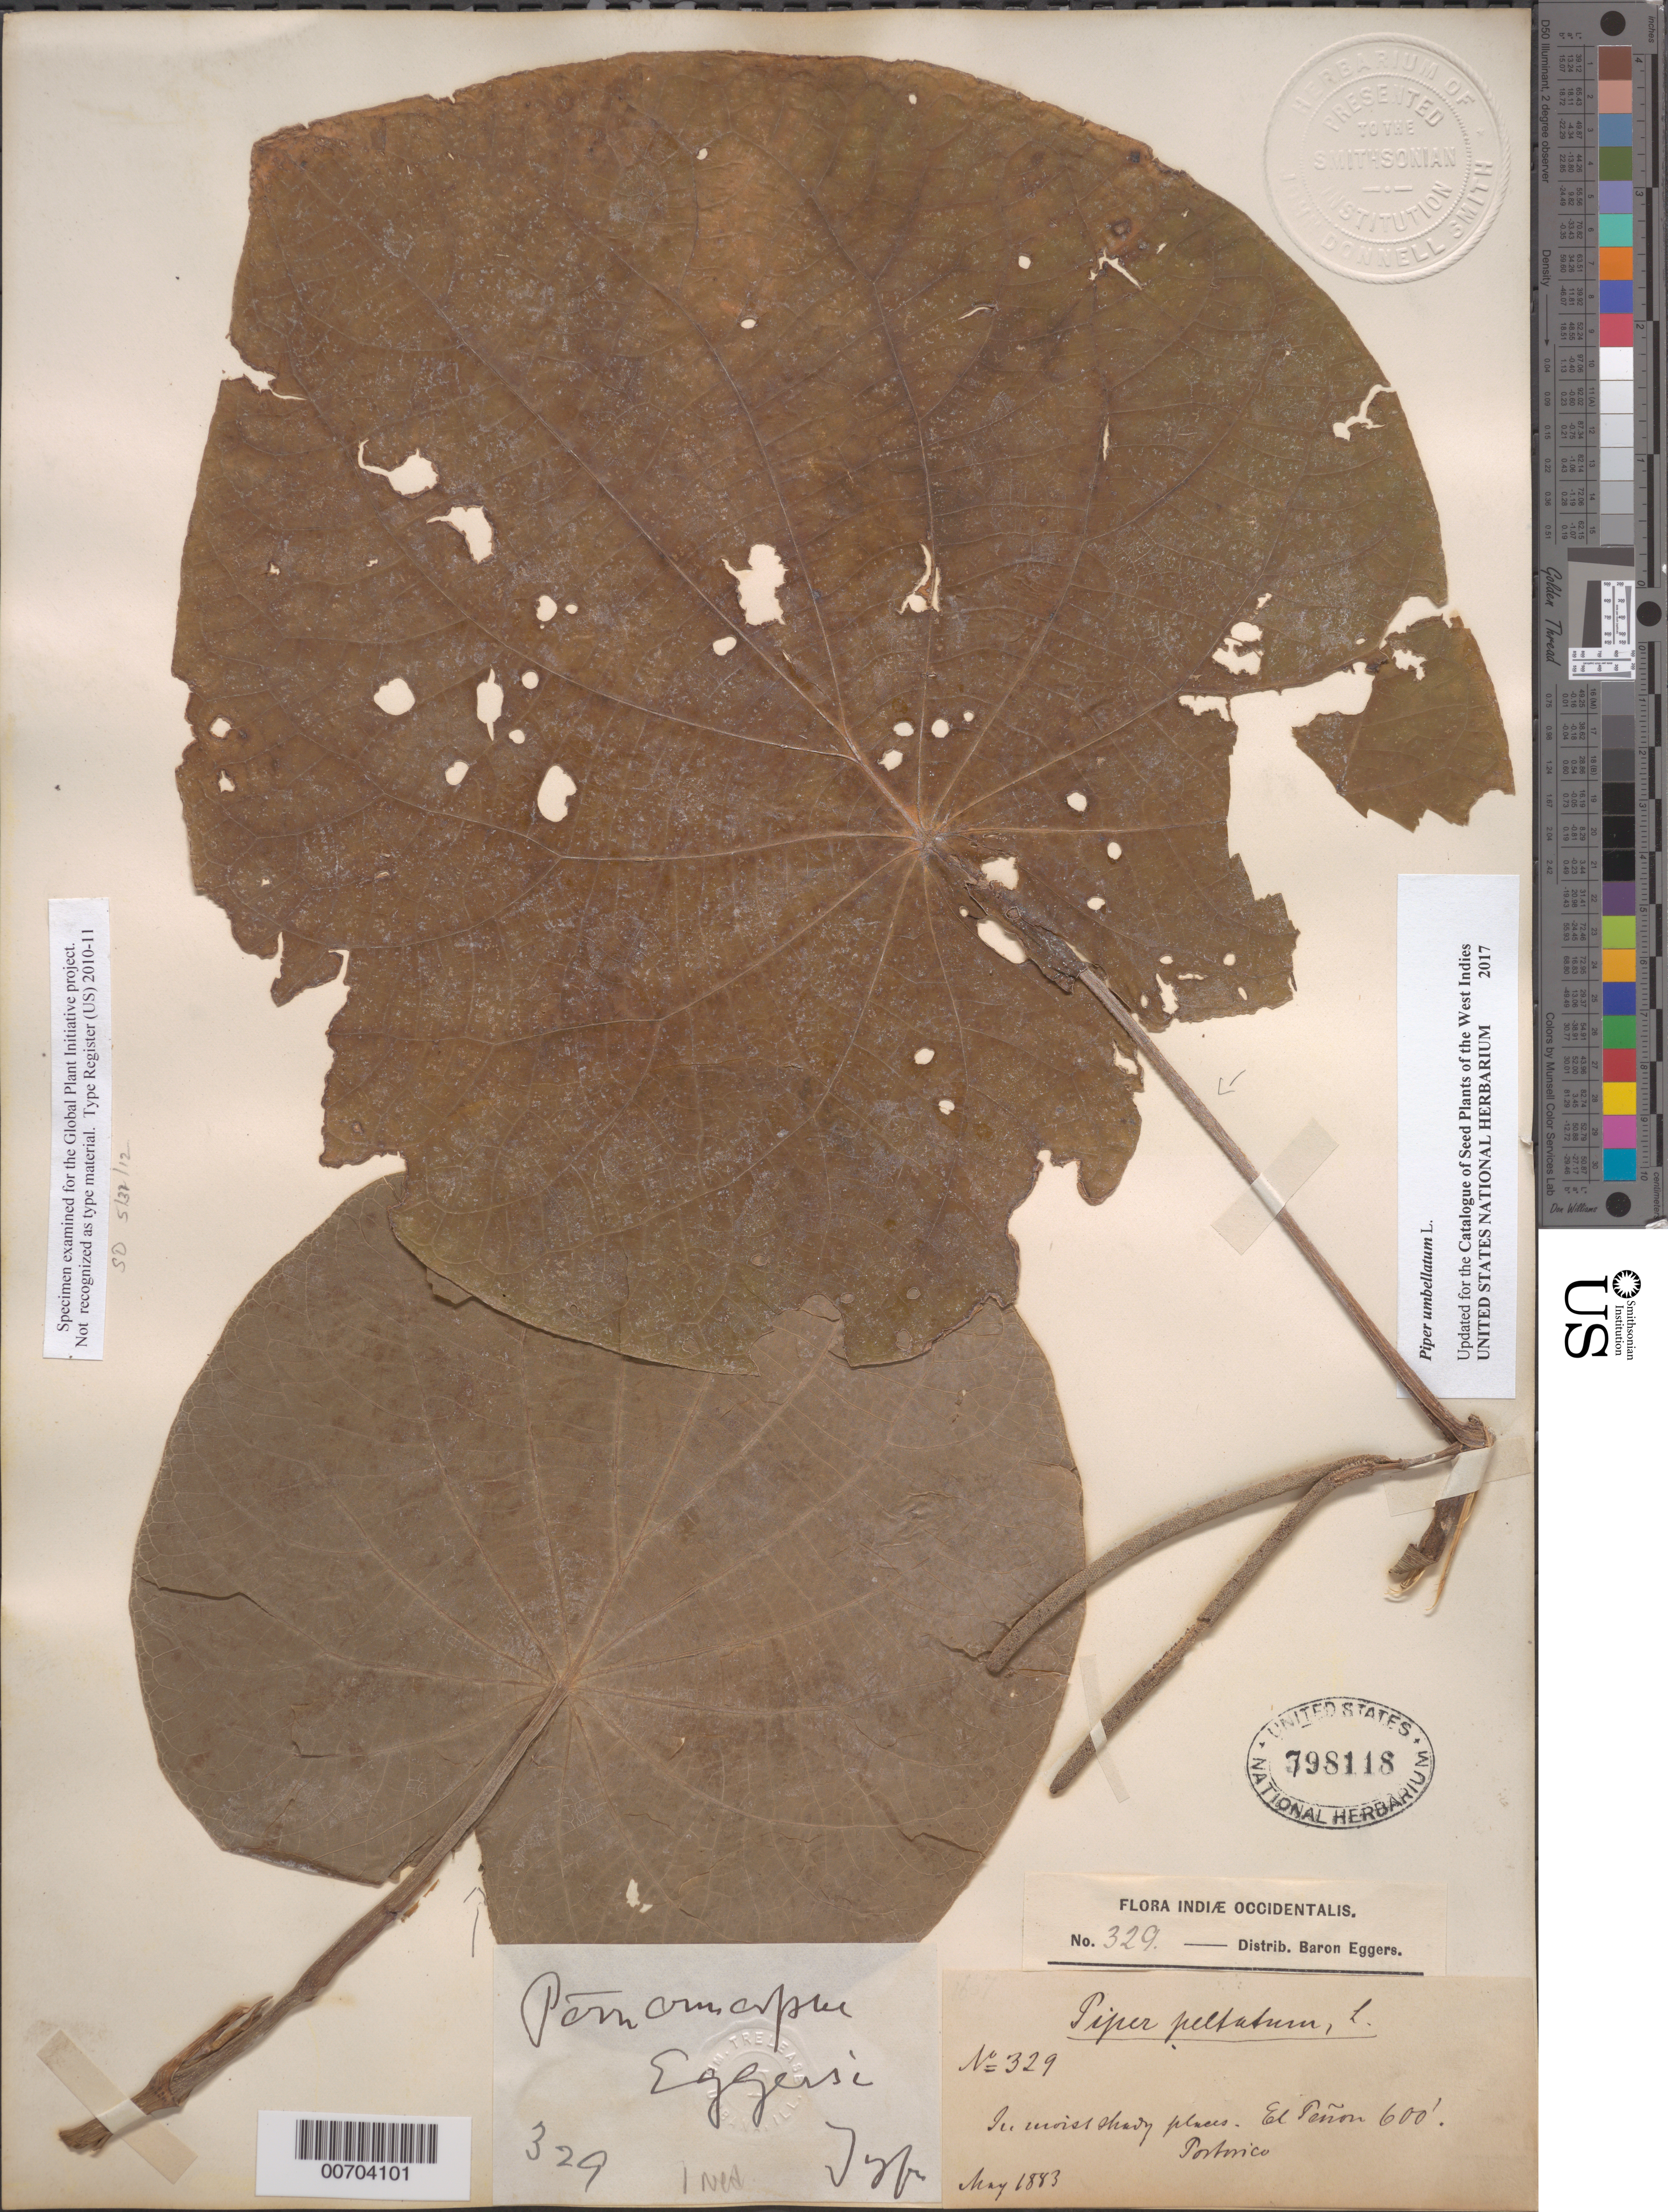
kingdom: Plantae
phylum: Tracheophyta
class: Magnoliopsida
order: Piperales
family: Piperaceae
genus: Piper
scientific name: Piper umbellatum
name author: L.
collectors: H. F. A. von Eggers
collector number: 329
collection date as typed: May 1883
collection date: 1883-05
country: Puerto Rico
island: Greater Antilles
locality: El Peñon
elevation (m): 183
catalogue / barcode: US 798118